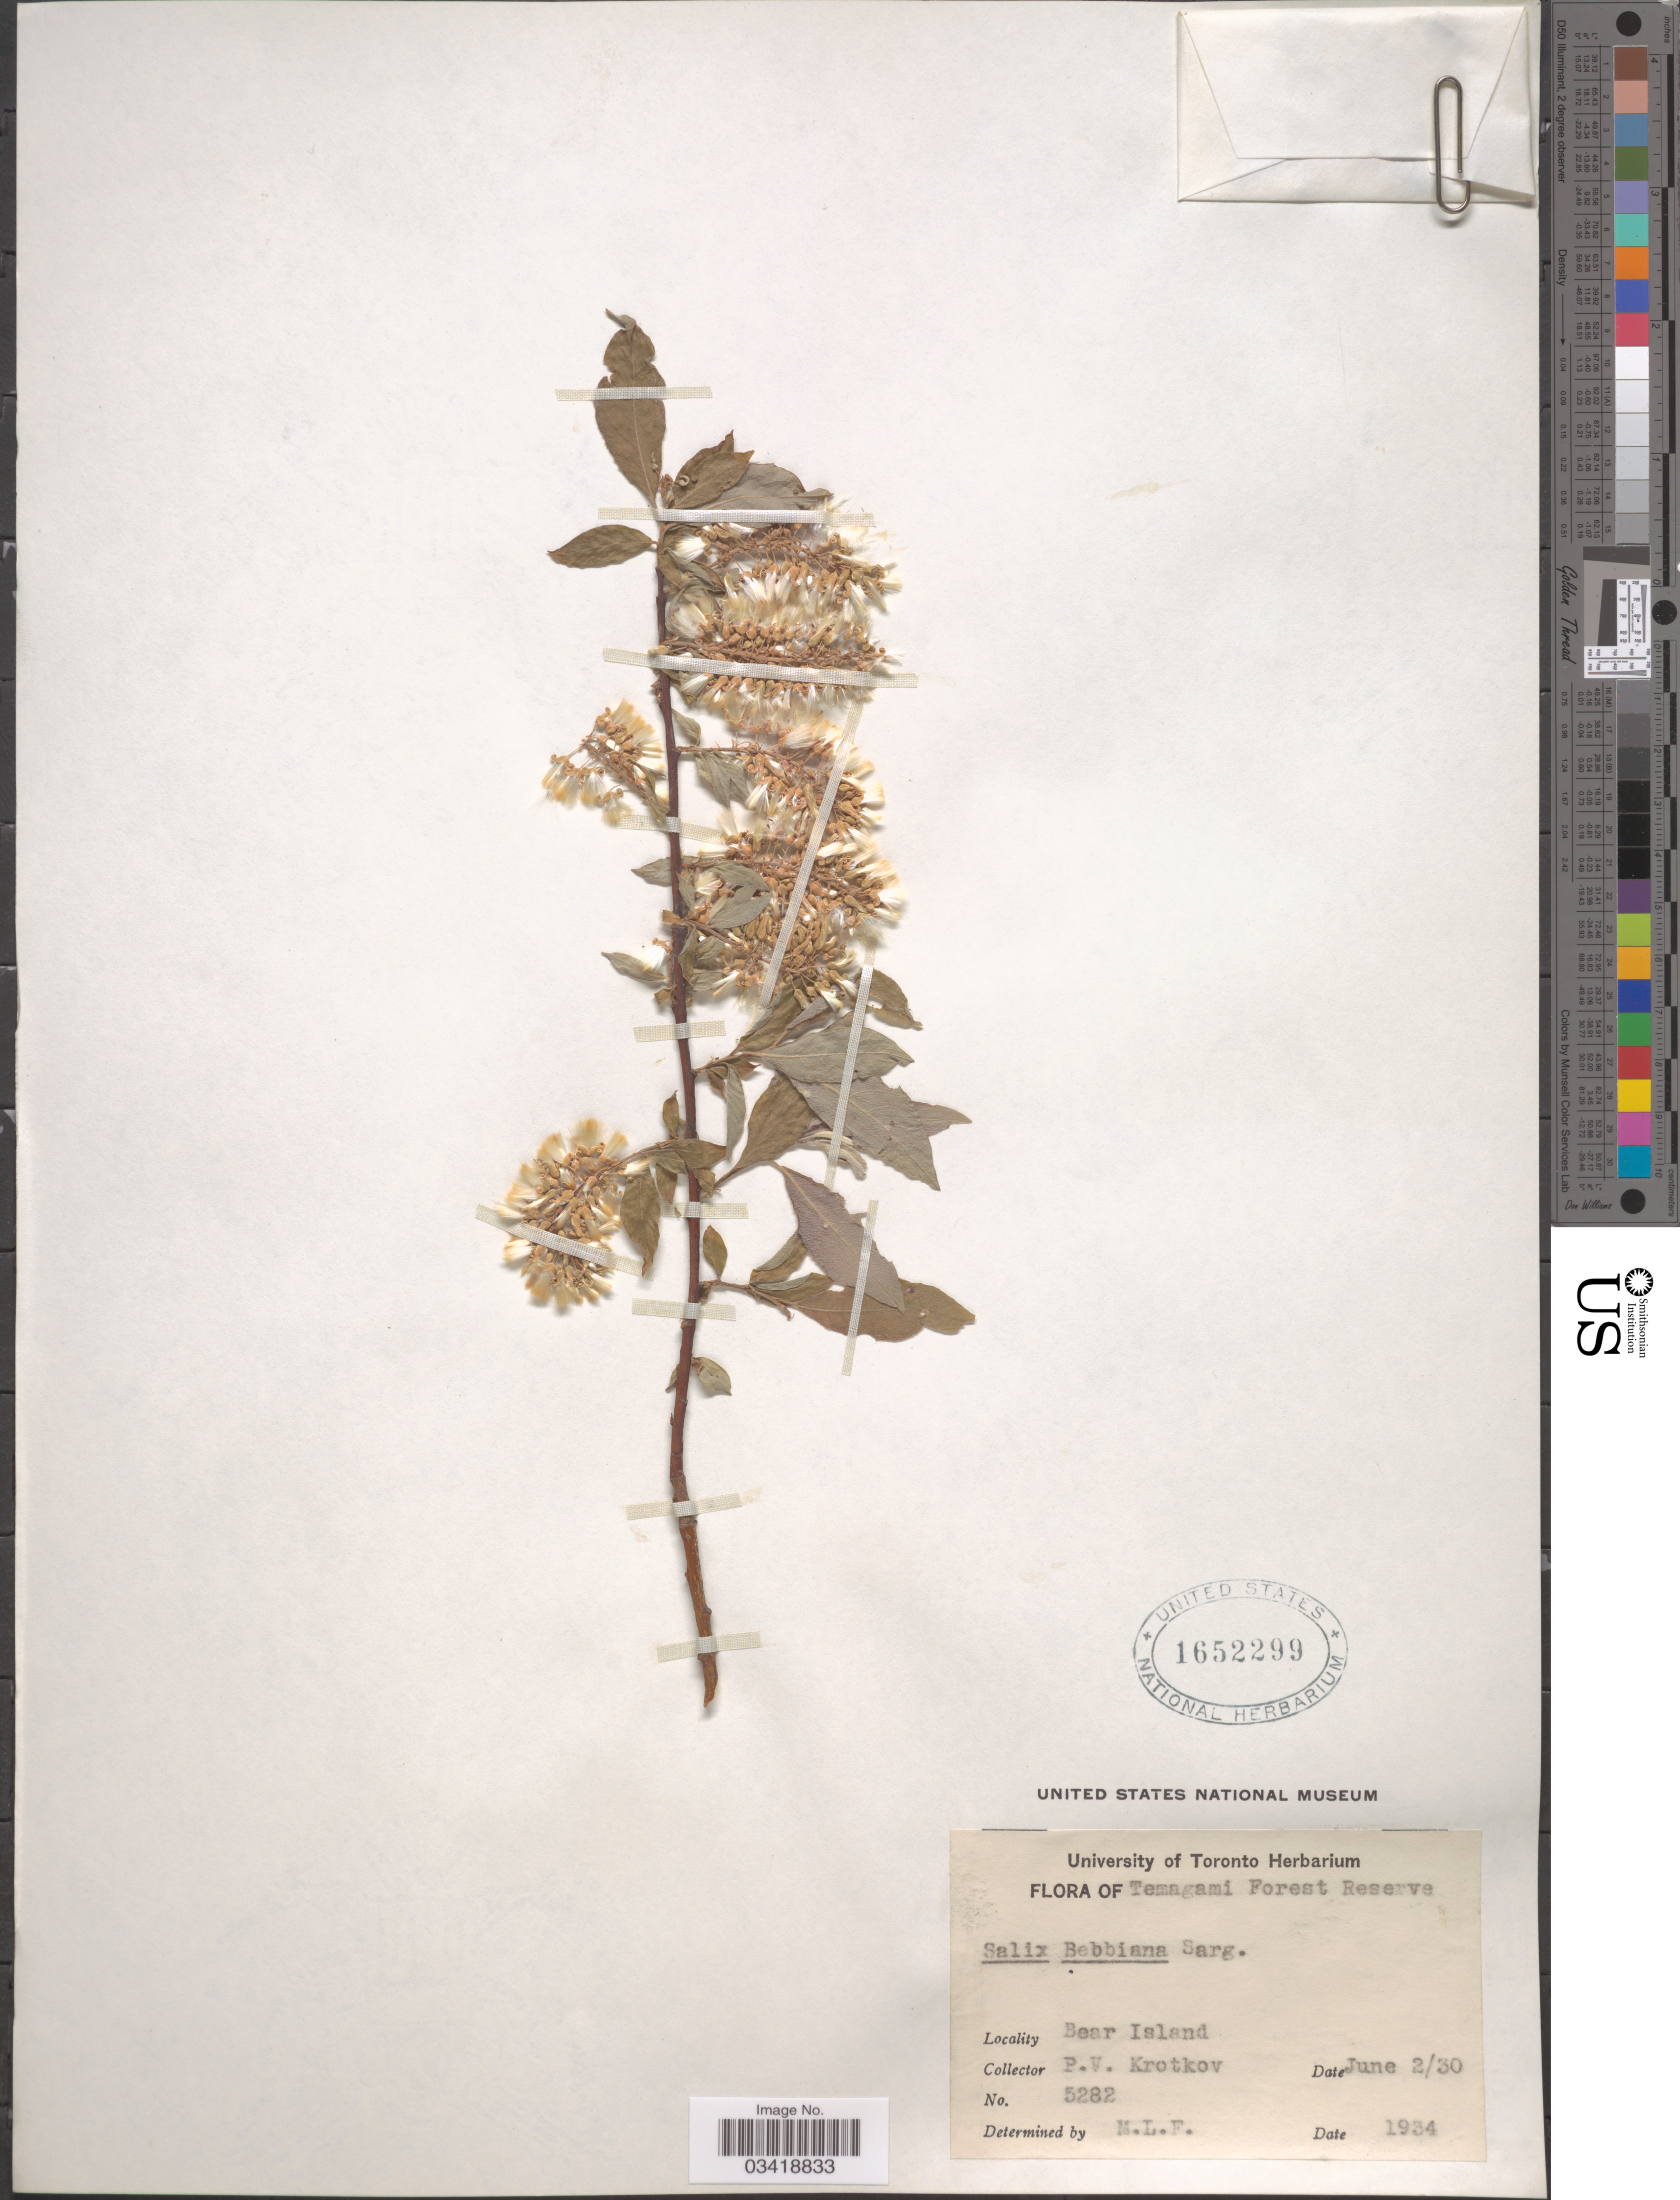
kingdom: Plantae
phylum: Tracheophyta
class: Magnoliopsida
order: Malpighiales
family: Salicaceae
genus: Salix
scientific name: Salix bebbiana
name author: Sarg.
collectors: P. V. Krotkov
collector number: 5282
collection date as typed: Transcribed d/m/y: 2/6/30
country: Canada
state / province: Ontario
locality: Temagami Forest Reserve. Bear Island.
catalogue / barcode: US 1652299